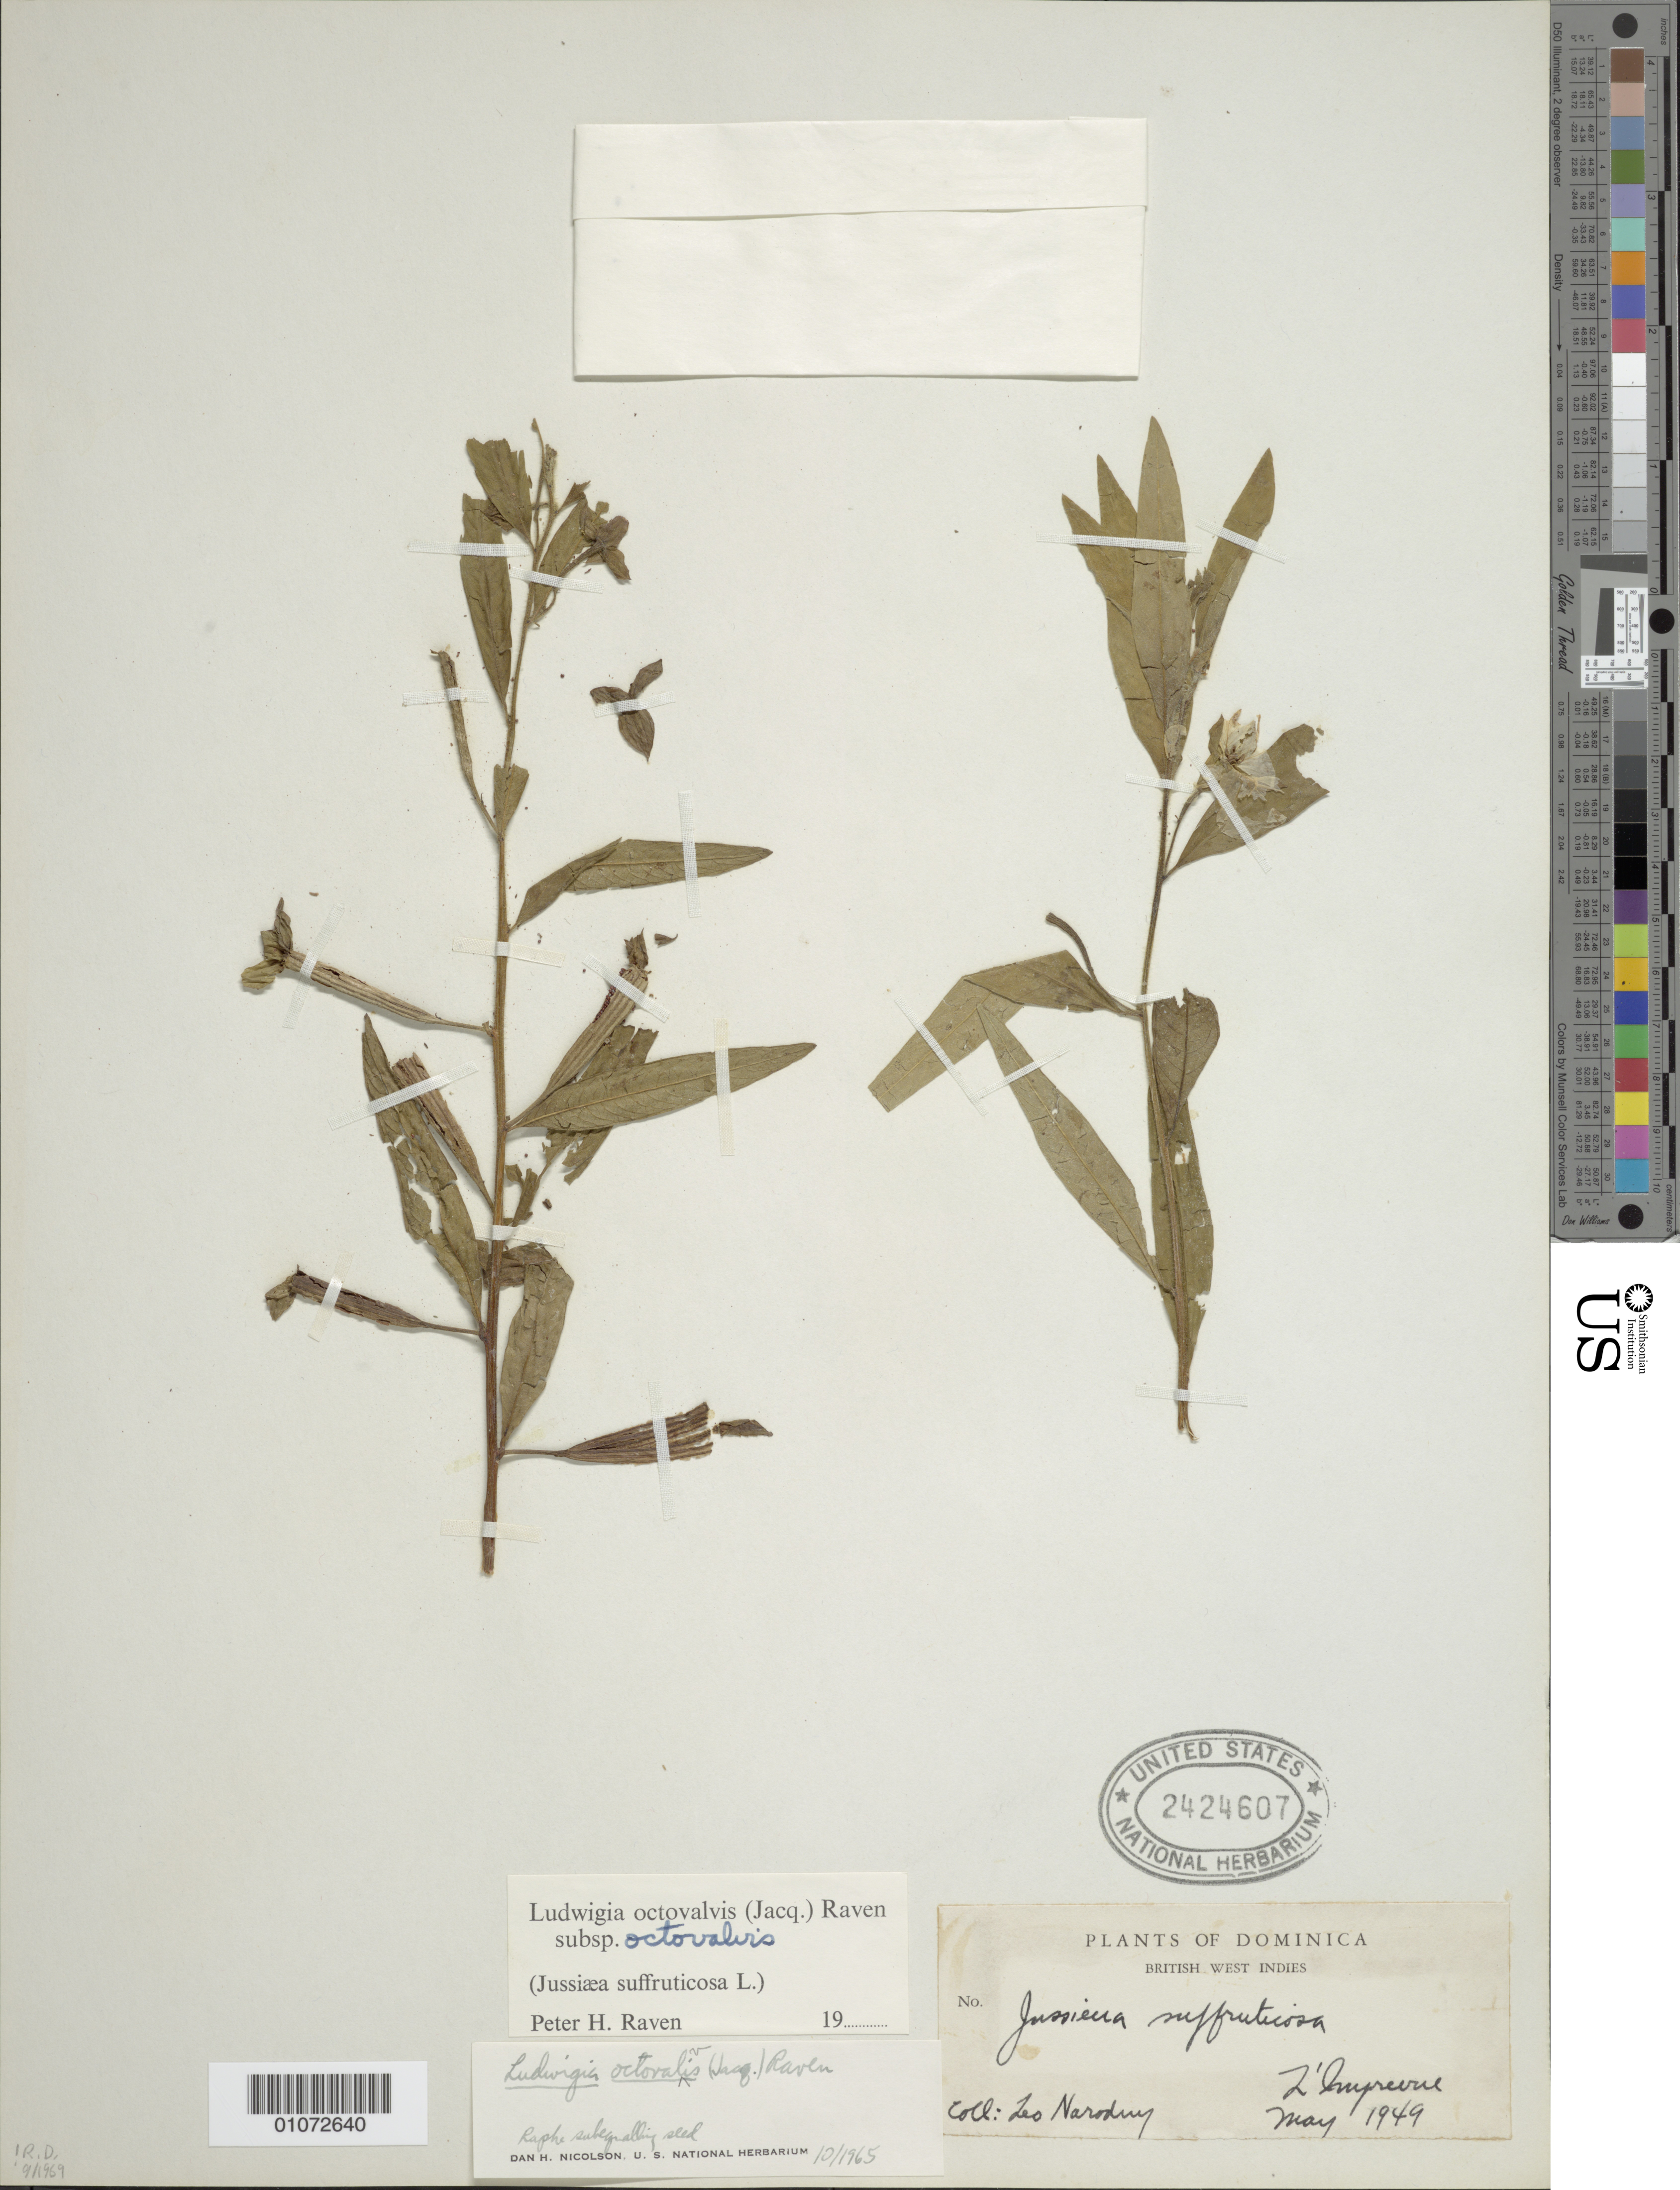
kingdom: Plantae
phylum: Tracheophyta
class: Magnoliopsida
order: Myrtales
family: Onagraceae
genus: Ludwigia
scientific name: Ludwigia octovalvis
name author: (Jacq.) P.H. Raven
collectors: L. Narodny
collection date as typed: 01 May 1949 to 31 May 1949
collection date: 1949-05-01/1949-05-31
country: Dominica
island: Dominica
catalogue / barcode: US 2424607